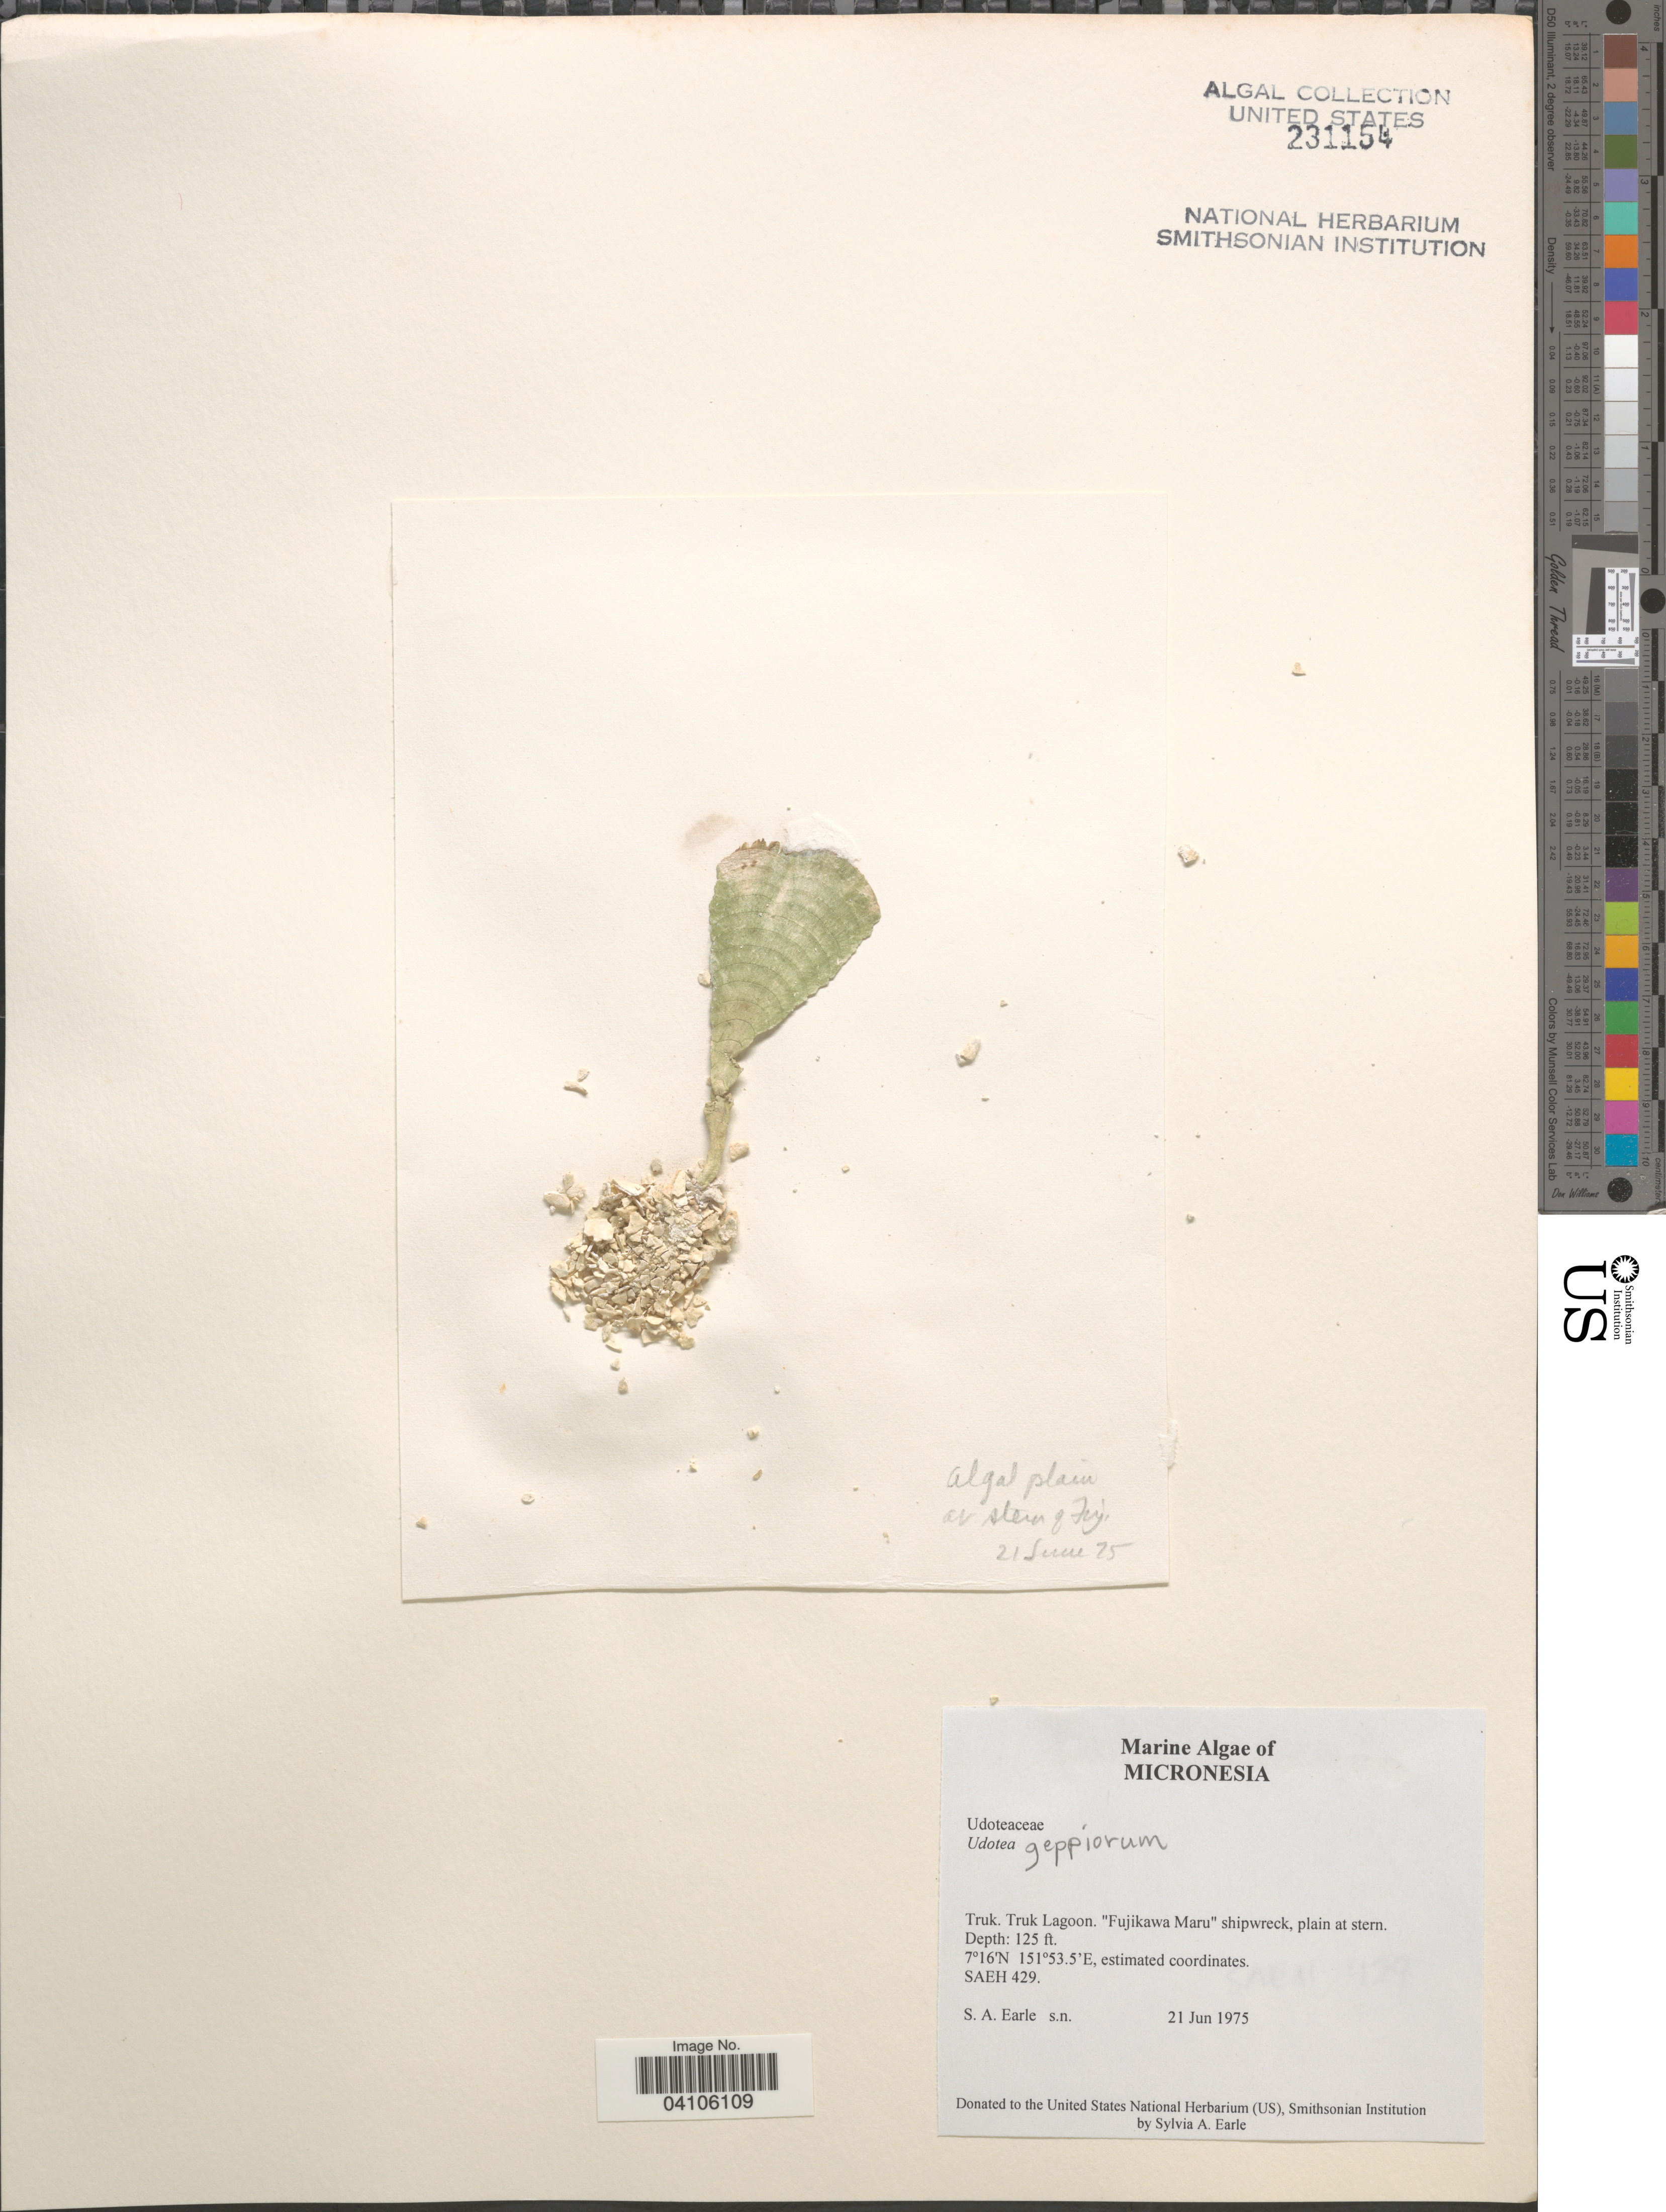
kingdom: Plantae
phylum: Chlorophyta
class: Ulvophyceae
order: Bryopsidales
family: Udoteaceae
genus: Udotea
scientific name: Udotea geppiorum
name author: Yamada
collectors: S. A. Earle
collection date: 1975-06-21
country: Micronesia, Federated States of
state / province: Truk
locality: Micronesia. Truk Lagoon. "Fujikawa Maru" shipwreck, plain at stern.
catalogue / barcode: US 231154